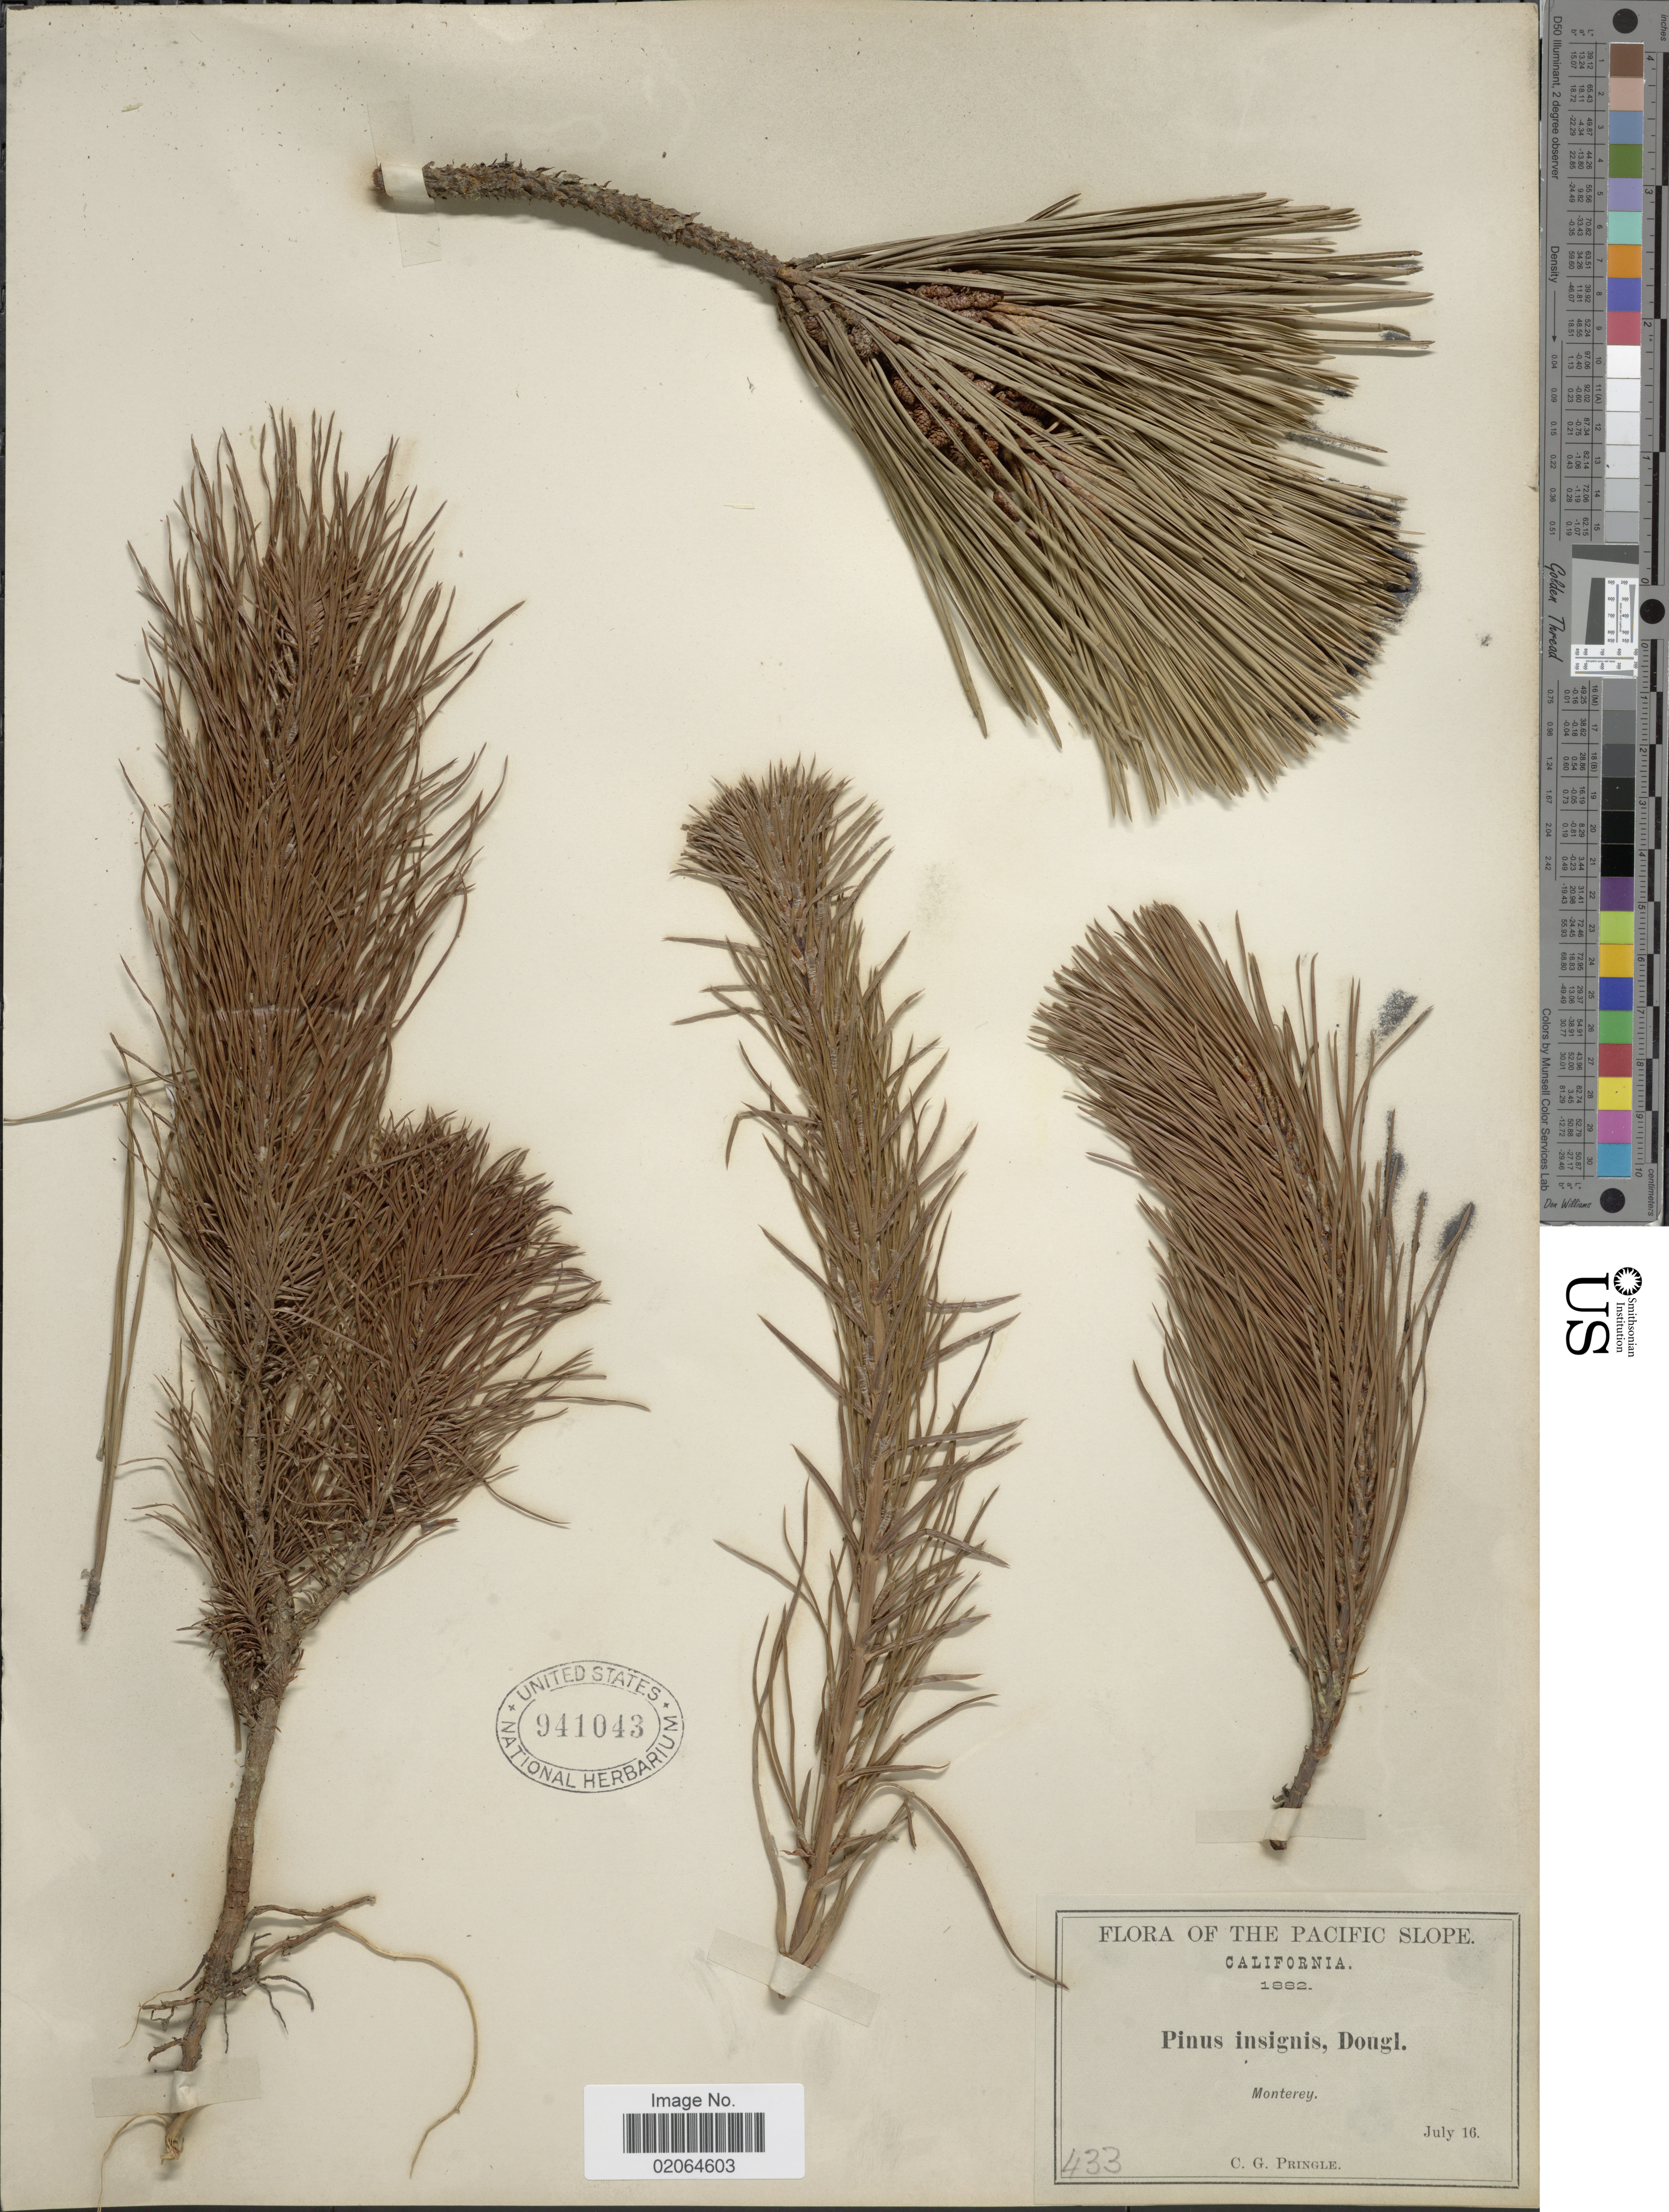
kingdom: Plantae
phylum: Tracheophyta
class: Pinopsida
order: Pinales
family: Pinaceae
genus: Pinus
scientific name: Pinus radiata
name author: D. Don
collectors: C. G. Pringle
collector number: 433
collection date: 1882-07-16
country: United States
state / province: California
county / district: Monterey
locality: California, Monterey. Pacific Slope.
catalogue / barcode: US 941043